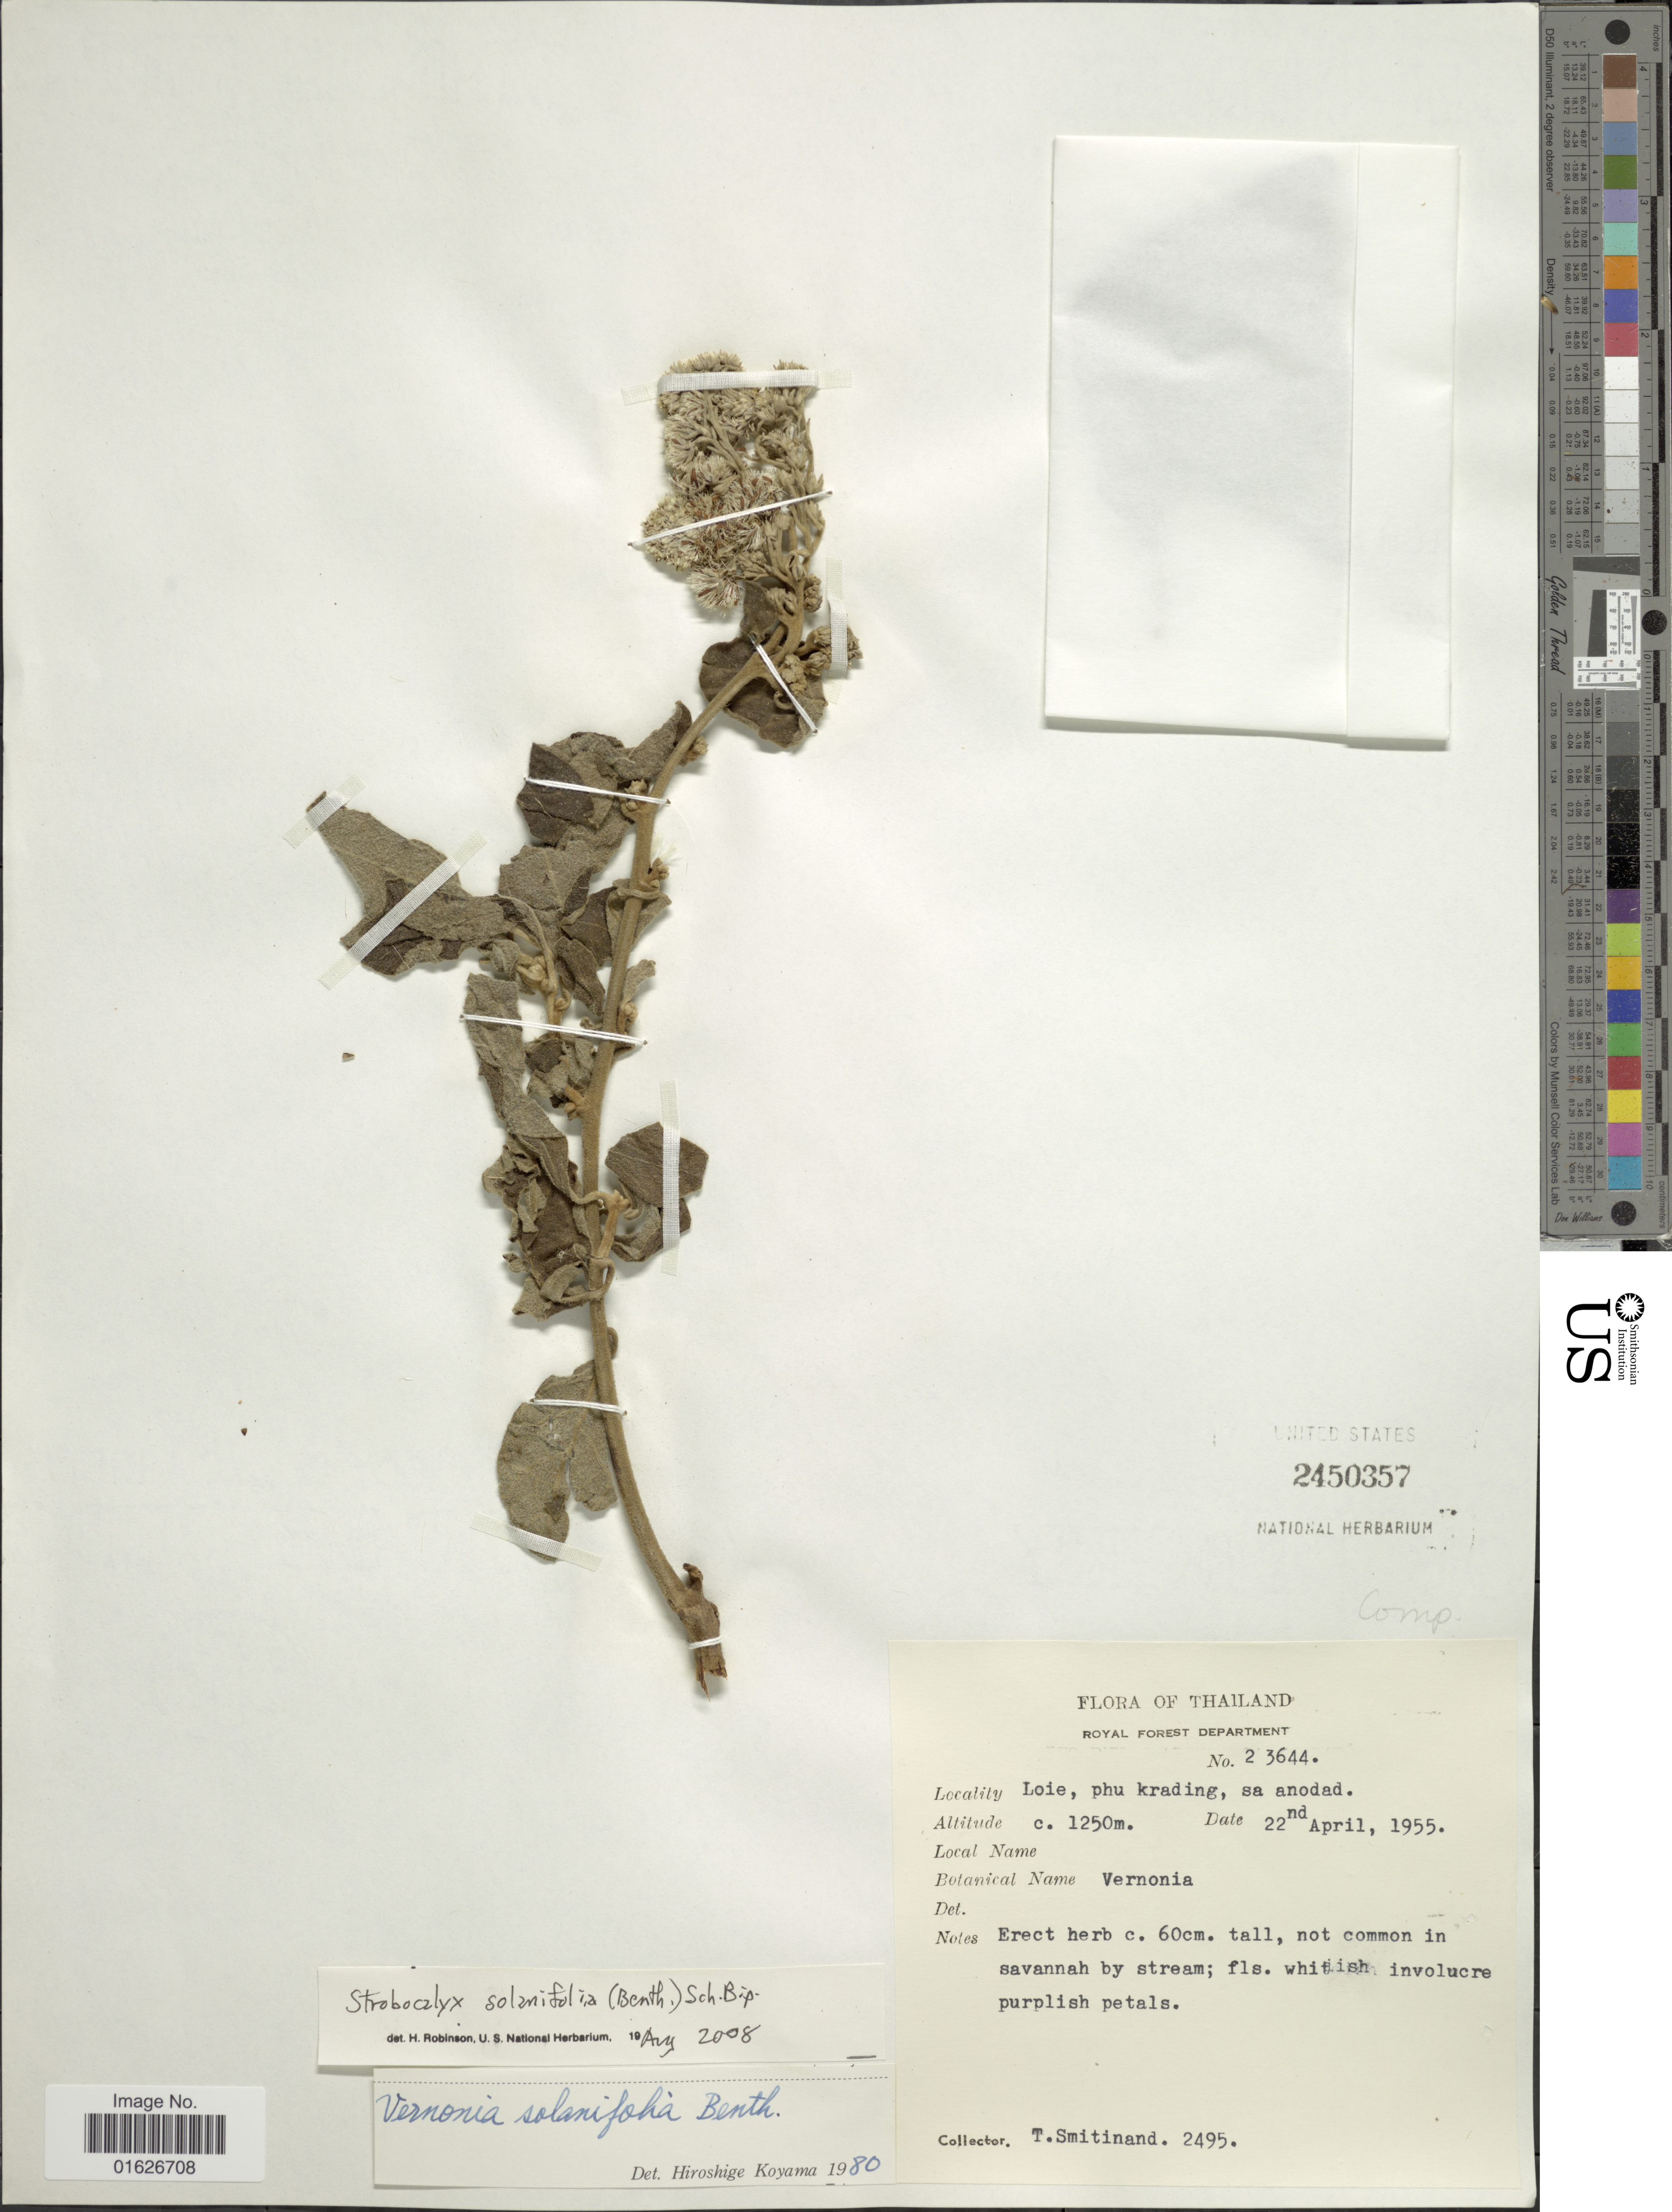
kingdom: Plantae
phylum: Tracheophyta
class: Magnoliopsida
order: Asterales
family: Asteraceae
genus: Strobocalyx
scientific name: Strobocalyx solanifolia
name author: (Benth.) Sch. Bip.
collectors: T. Smitinand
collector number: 2495/23644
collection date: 1955-04-22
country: Thailand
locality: Loie, phu krading, sa anodad.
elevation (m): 1250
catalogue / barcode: US 2450357